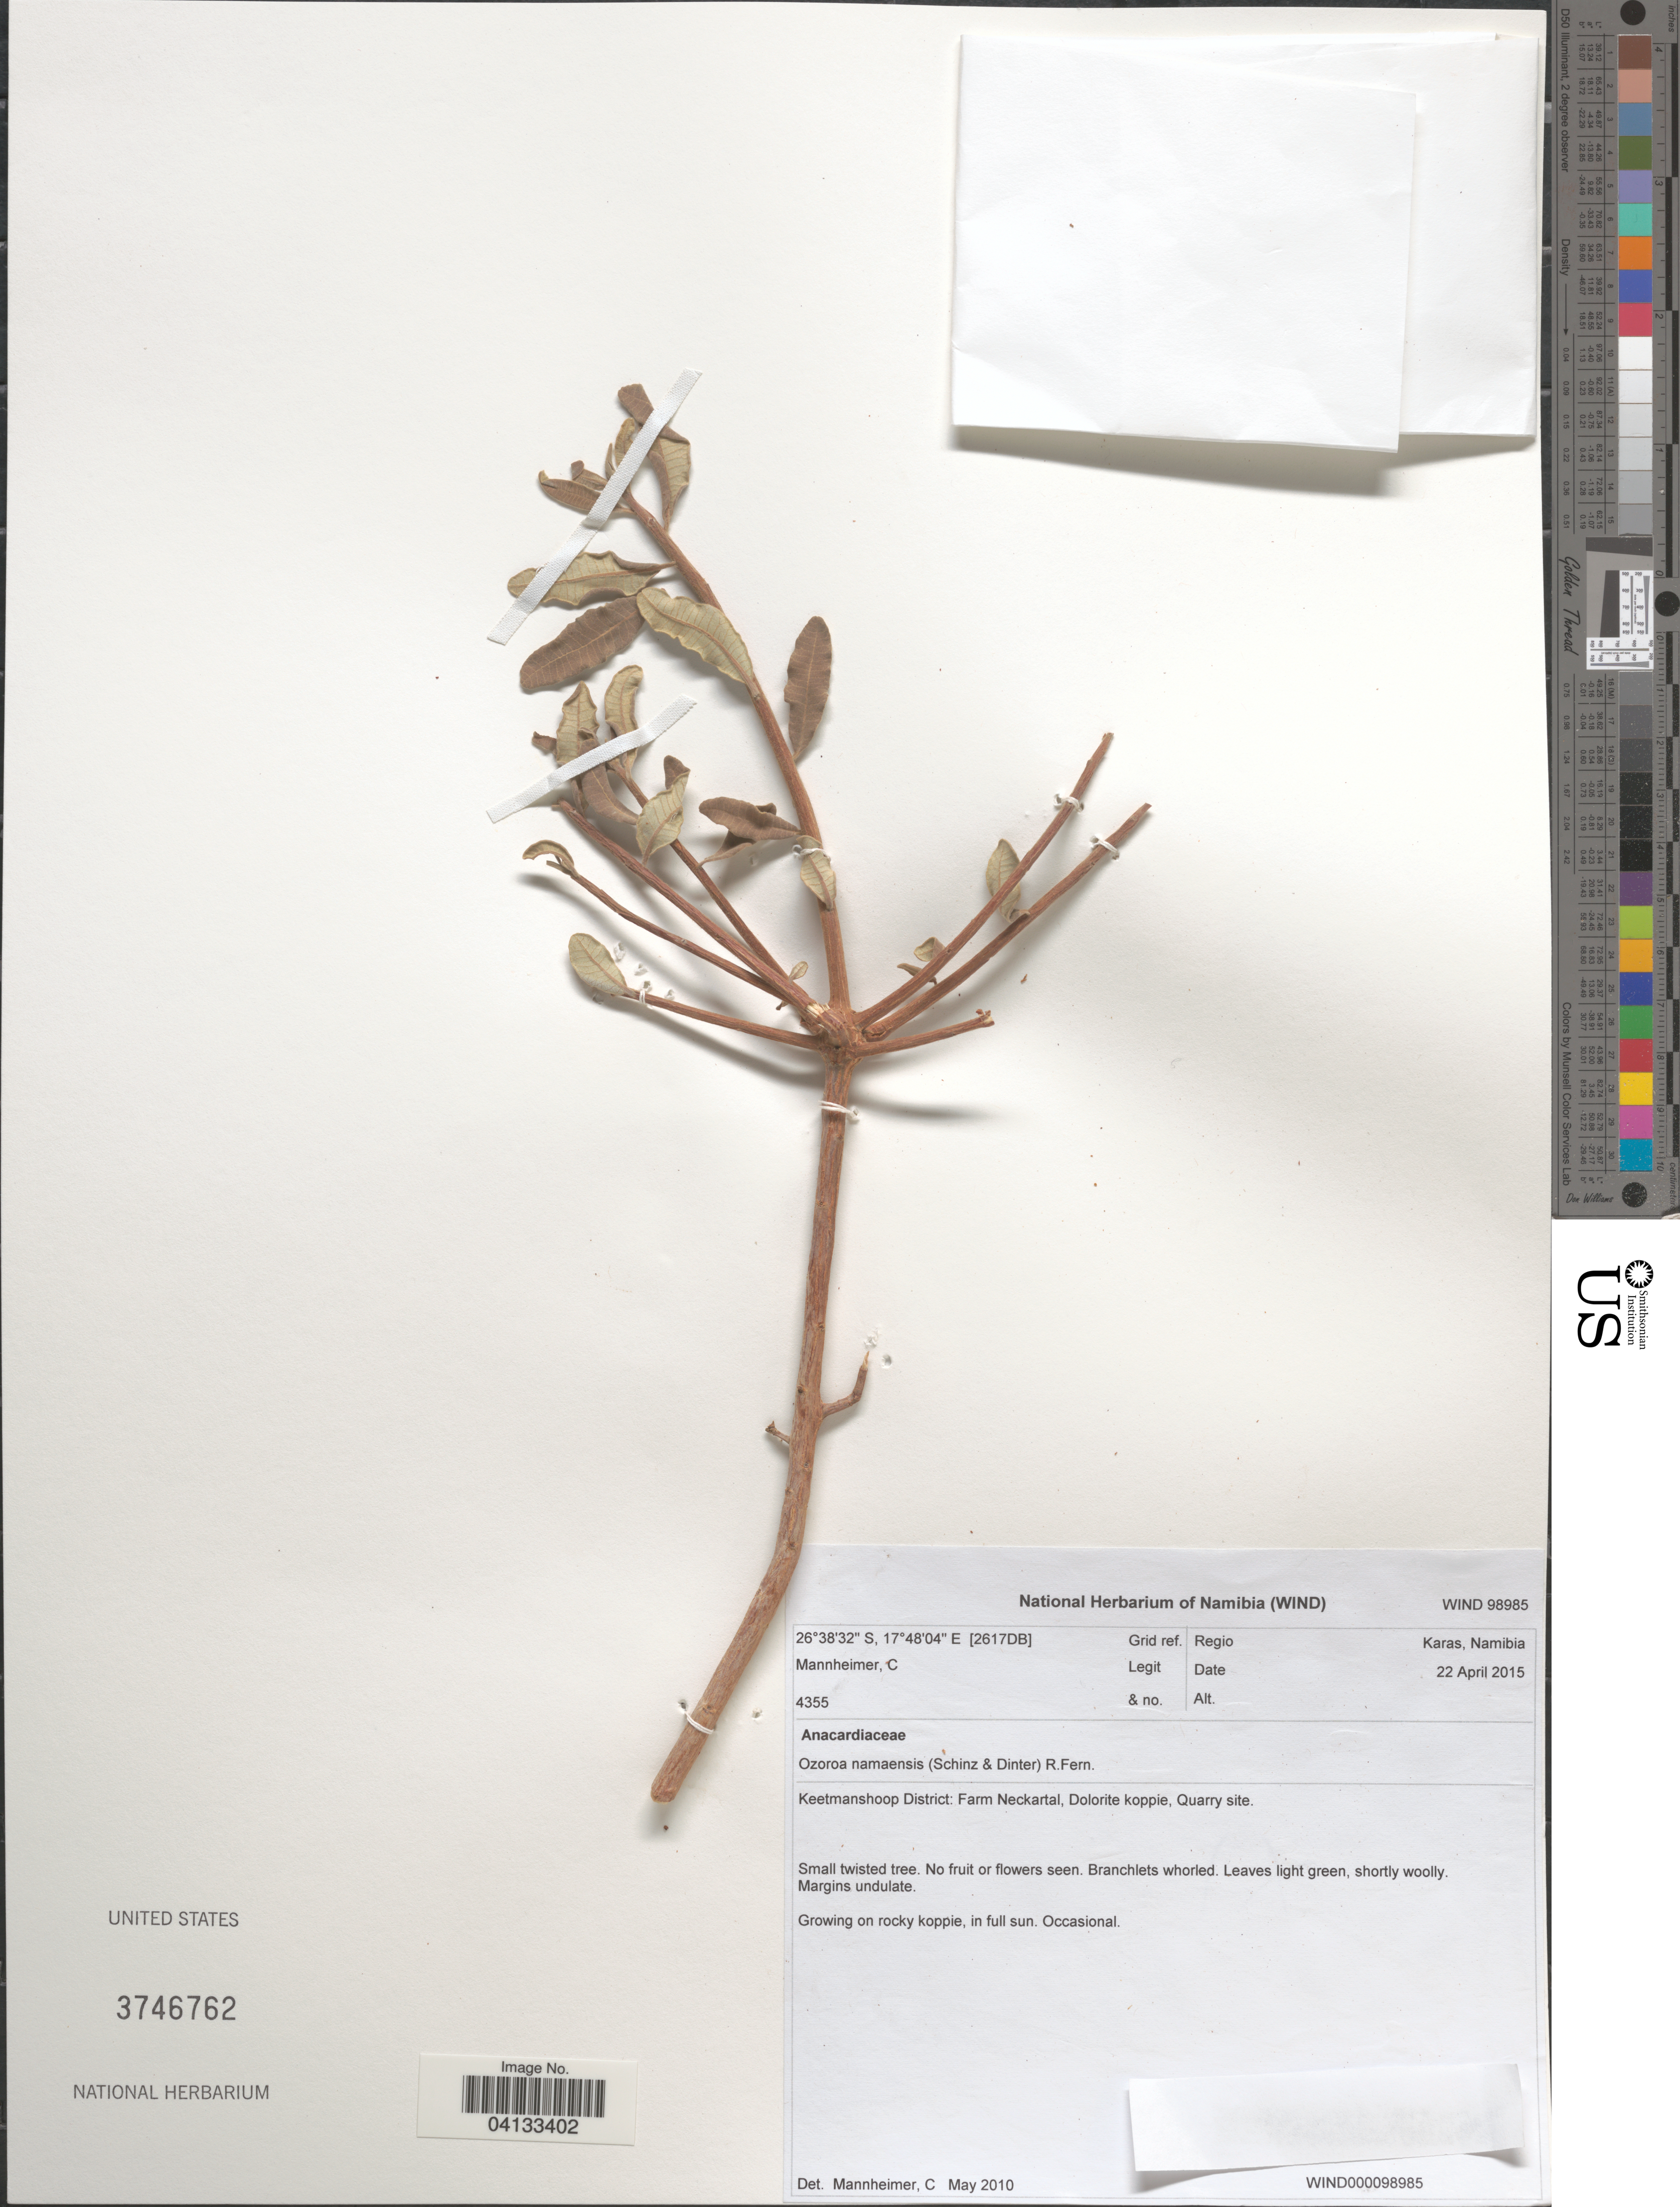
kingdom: Plantae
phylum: Tracheophyta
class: Magnoliopsida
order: Sapindales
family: Anacardiaceae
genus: Ozoroa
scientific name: Ozoroa namaensis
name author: (Schinz & Dinter) R. Fern.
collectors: C. A. Mannheimer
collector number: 4355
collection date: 2015-04-22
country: Namibia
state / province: Karas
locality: [2617DB]. Keetmanshoop District: Farm Neckartal, Dolorite koppie, Quarry site.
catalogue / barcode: US 3746762